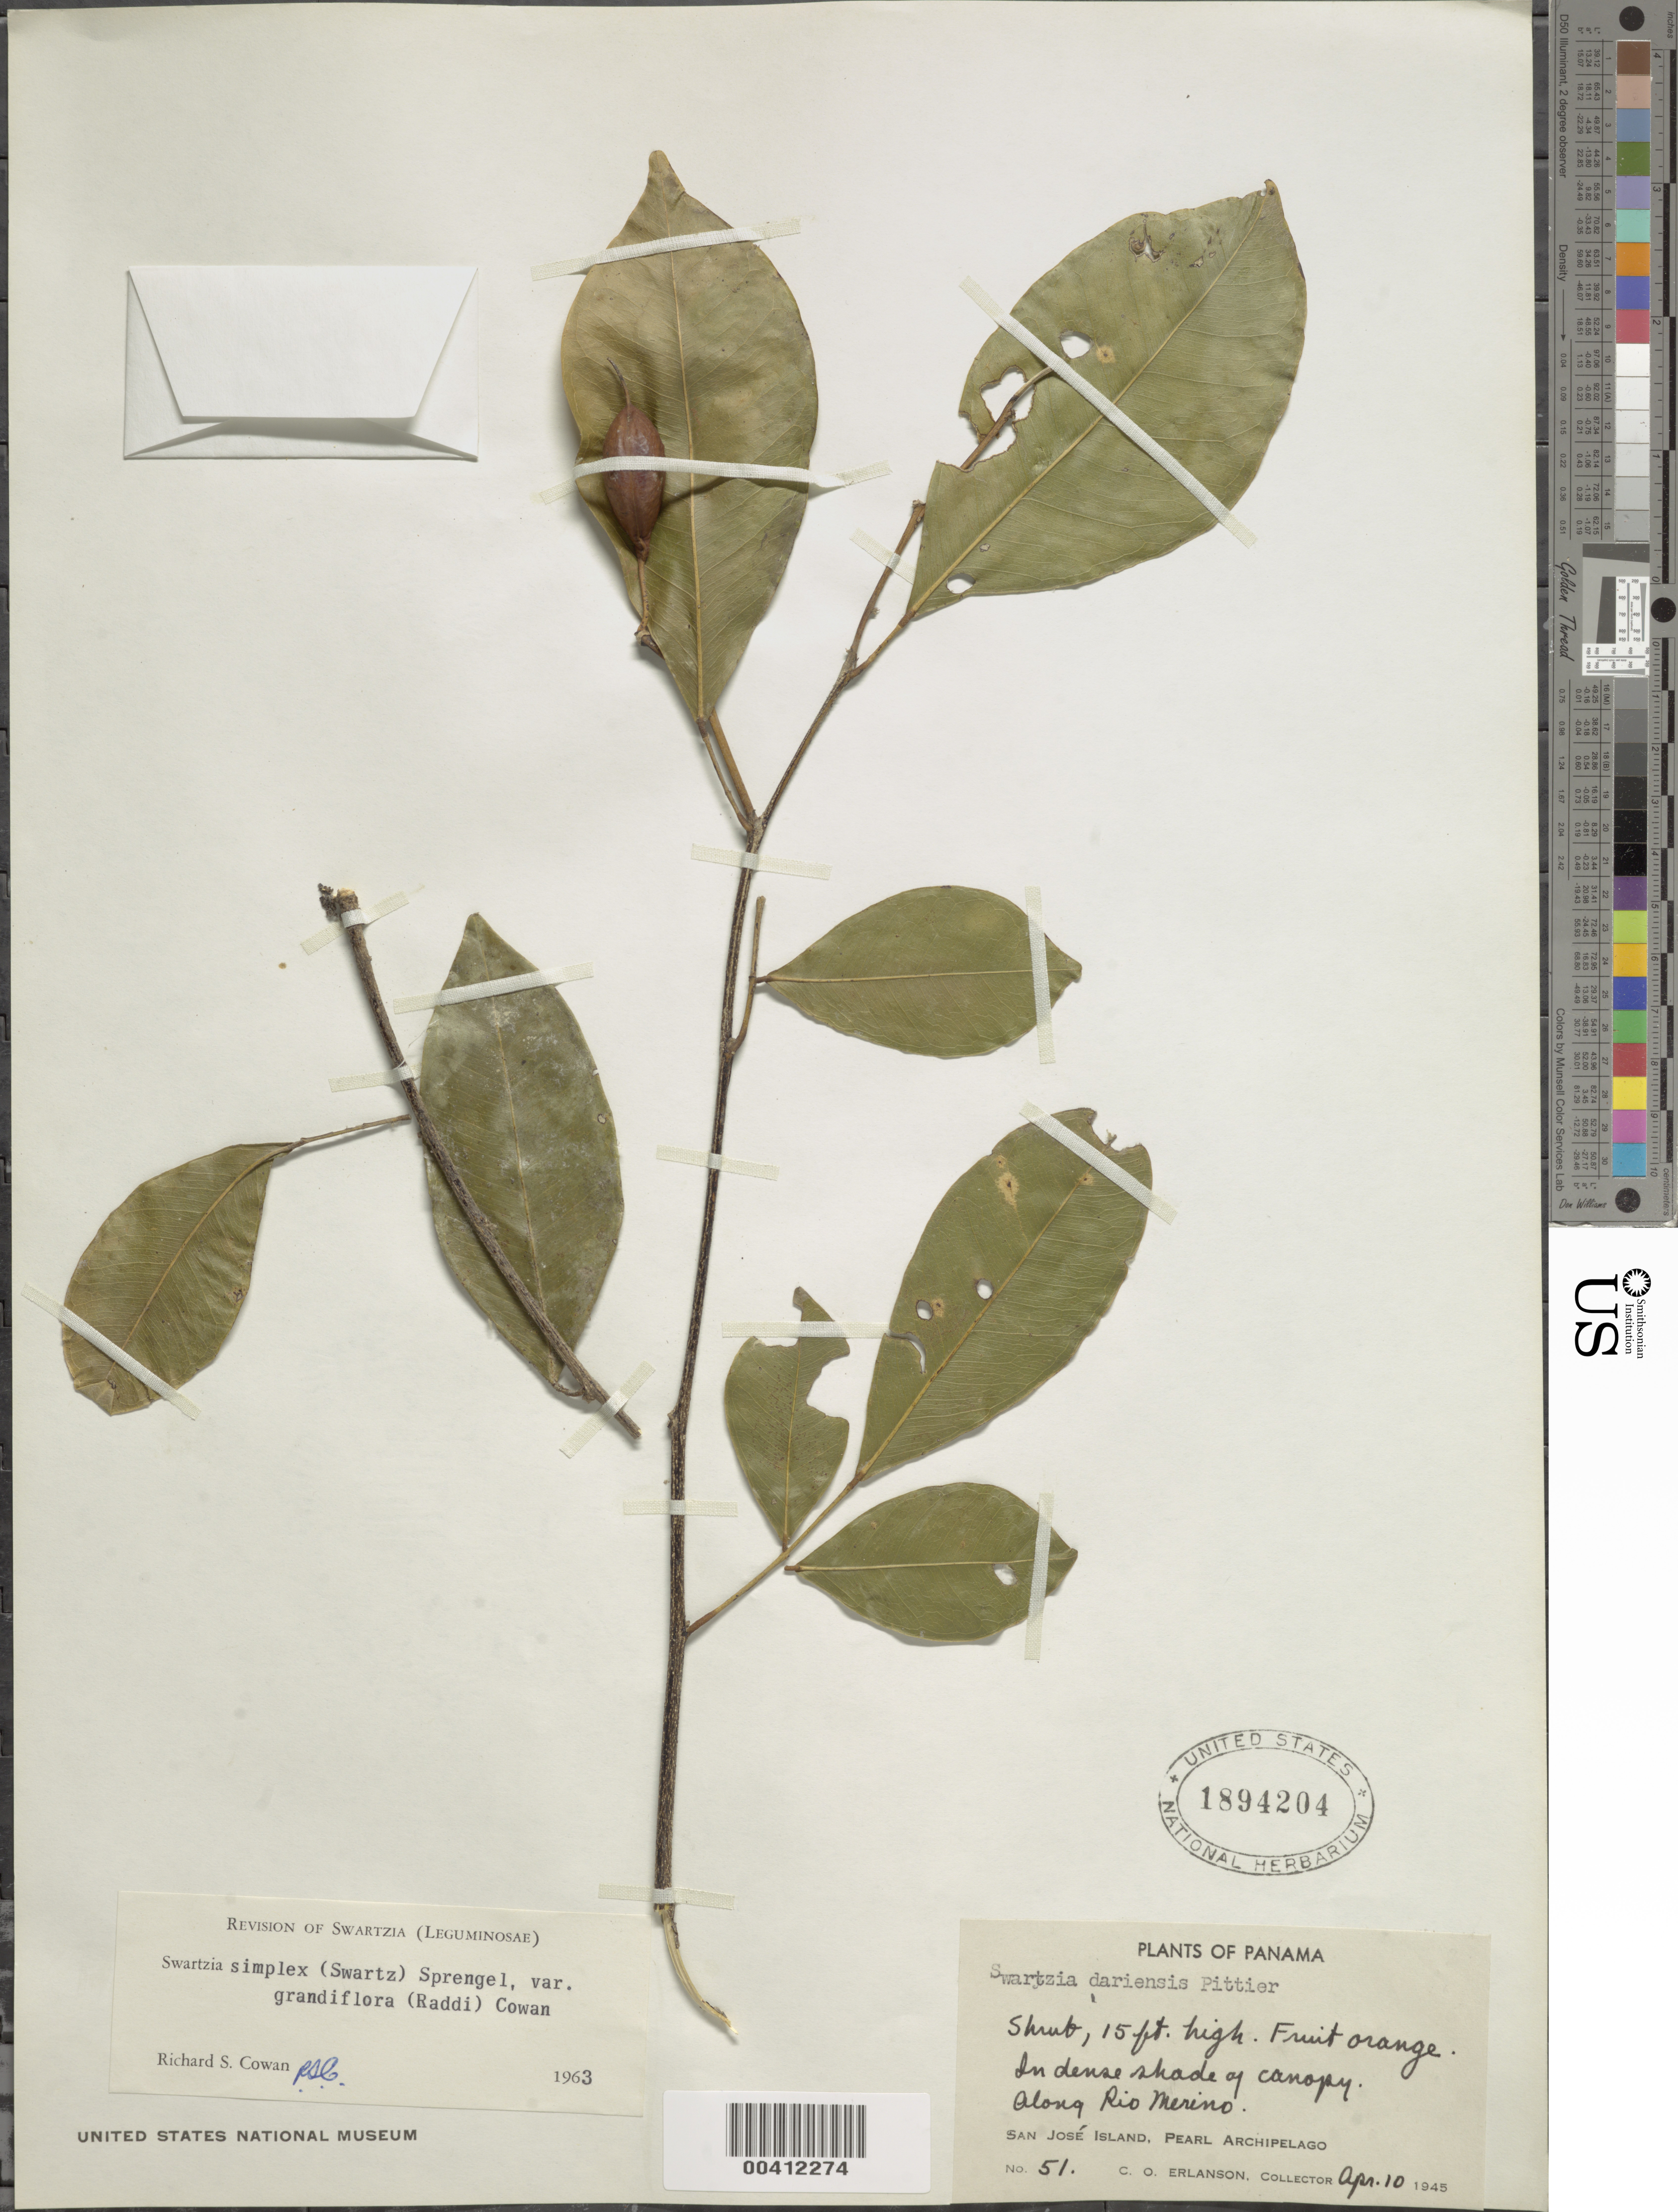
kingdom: Plantae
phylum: Tracheophyta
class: Magnoliopsida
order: Fabales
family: Fabaceae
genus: Swartzia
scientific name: Swartzia simplex var. grandiflora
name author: (Raddi) R.S. Cowan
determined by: Cowan, R. S.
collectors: C. O. Erlanson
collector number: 51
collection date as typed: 10 Apr 1945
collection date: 1945-04-10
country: Panama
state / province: Panamá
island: San José Island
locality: Along Rio Merino [Perlas Is.]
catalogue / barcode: US 1894204